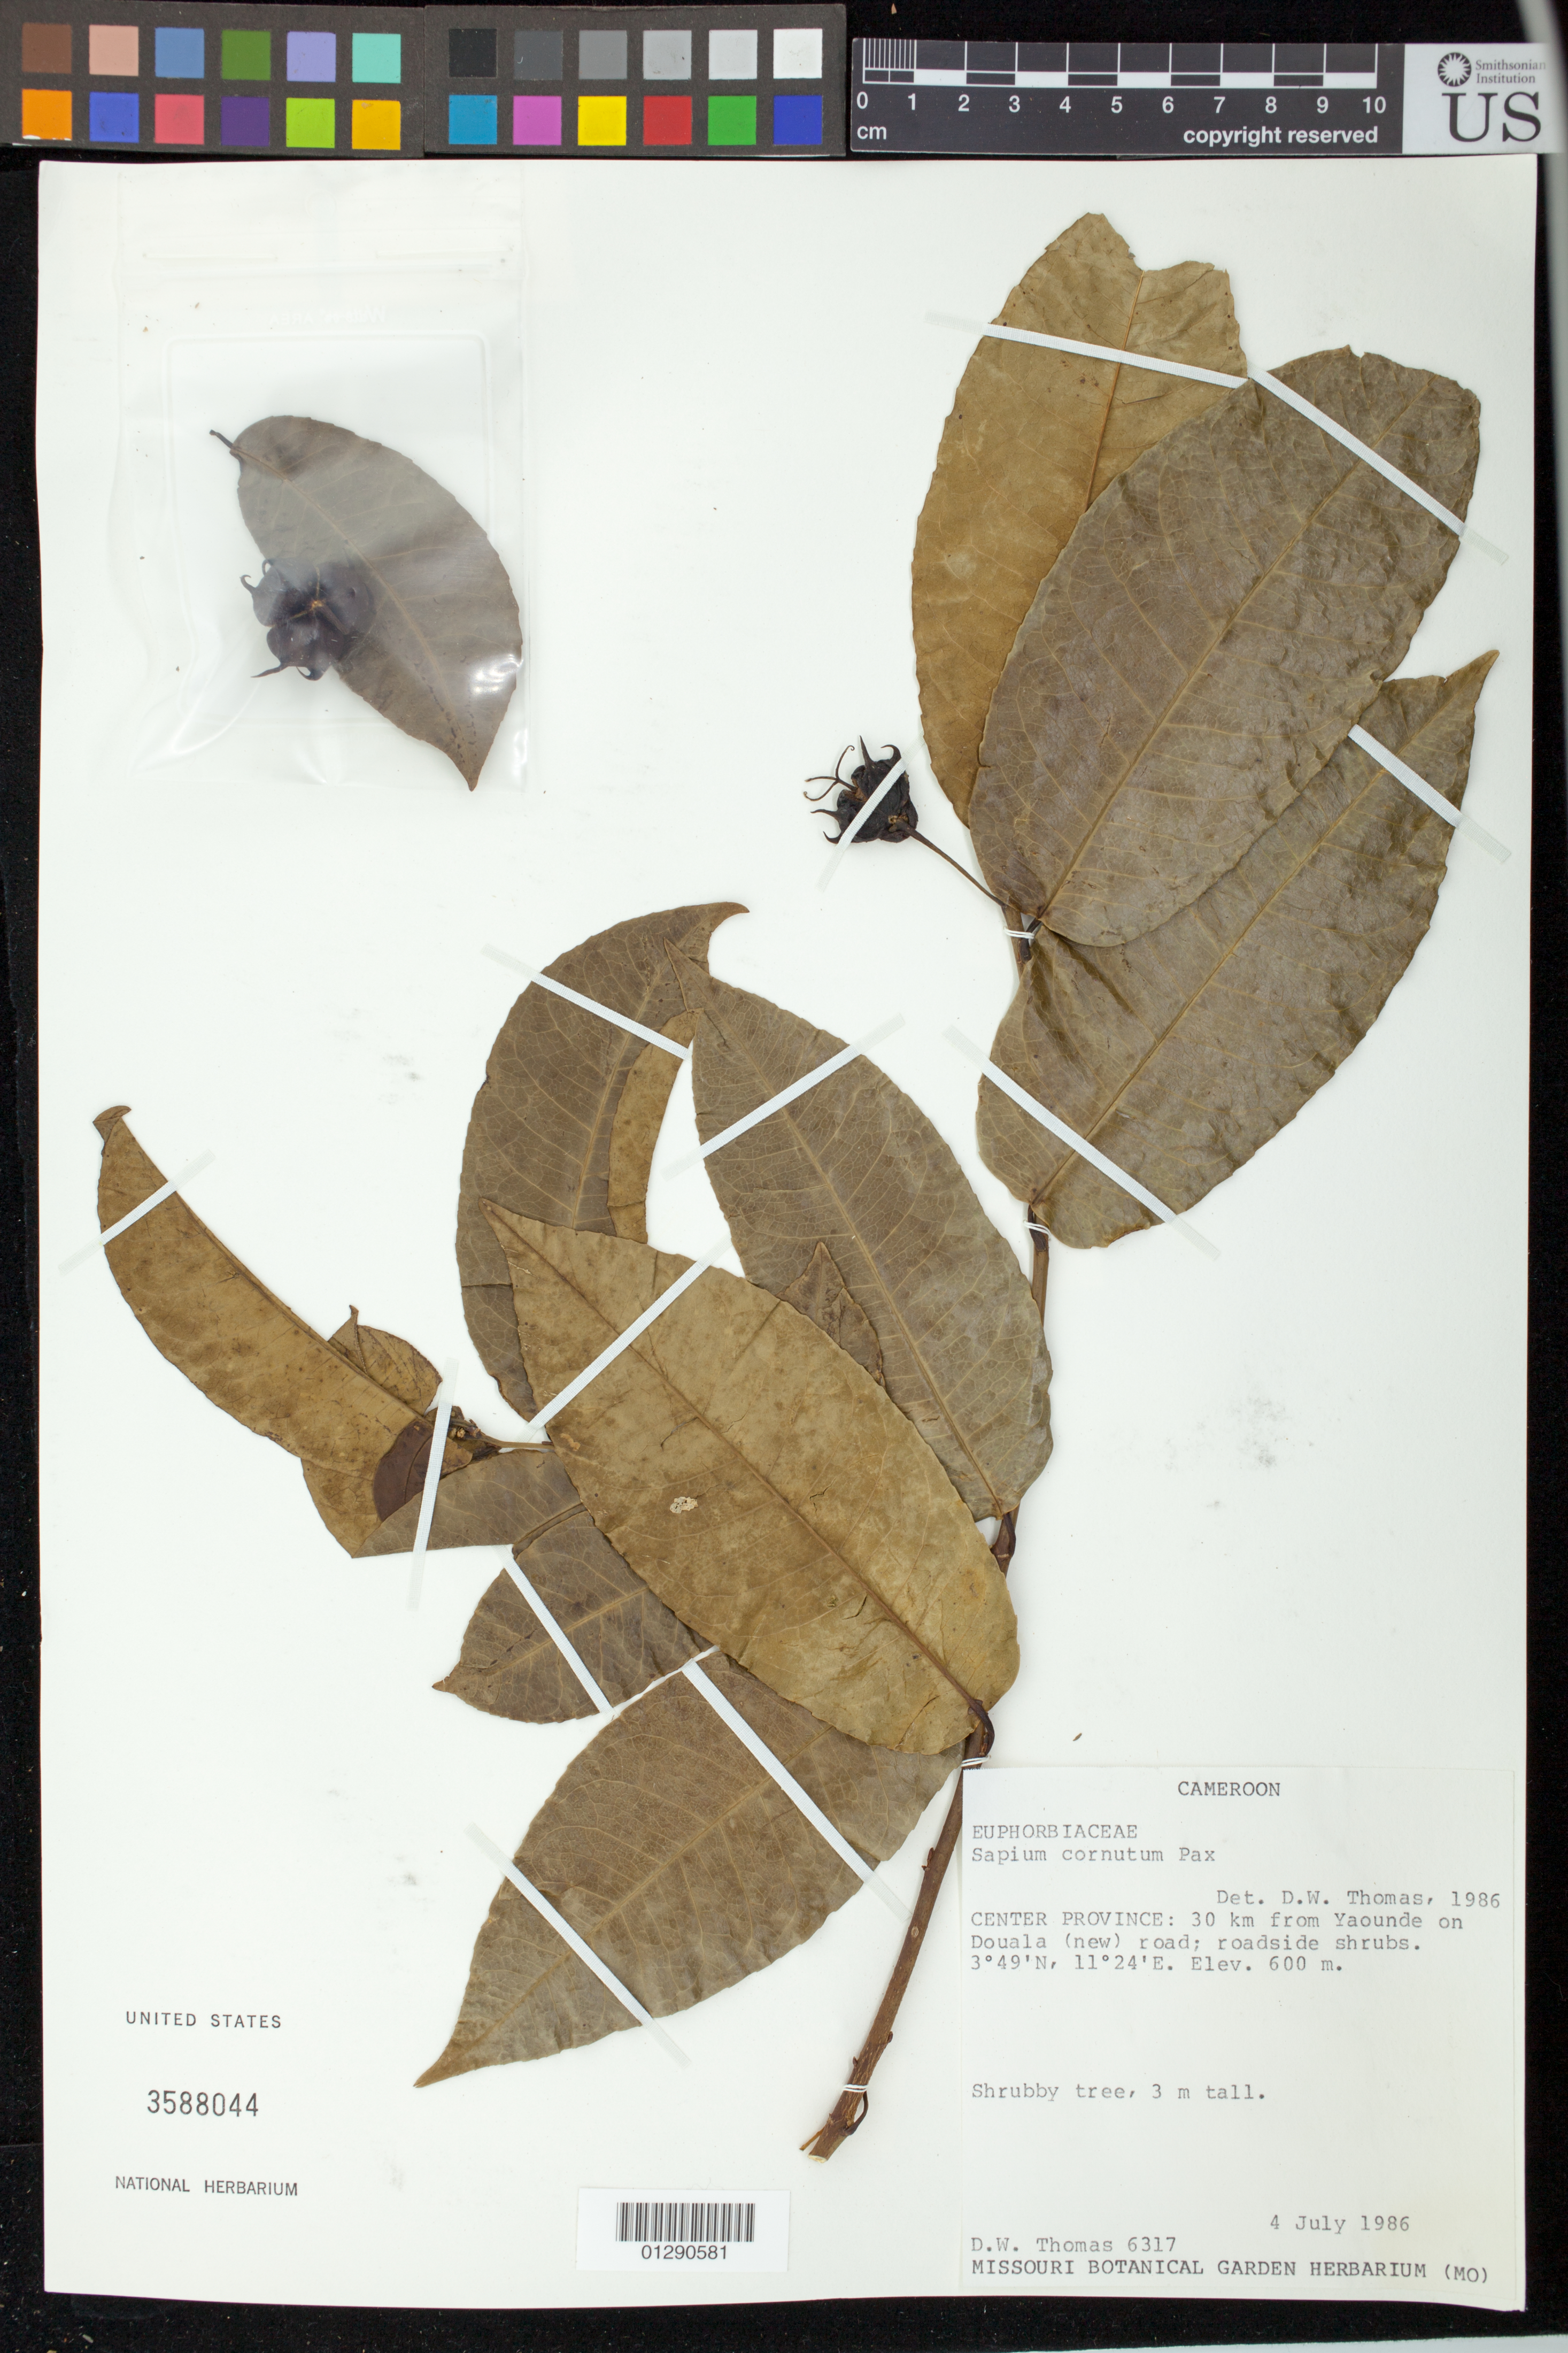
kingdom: Plantae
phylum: Tracheophyta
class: Magnoliopsida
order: Malpighiales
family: Euphorbiaceae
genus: Sapium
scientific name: Sapium cornutum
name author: Pax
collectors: D. W. Thomas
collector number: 6317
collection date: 1986-07-04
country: Cameroon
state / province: Centre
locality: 30 km from Yaounde on Douala (new) road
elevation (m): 600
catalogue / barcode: US 3588044